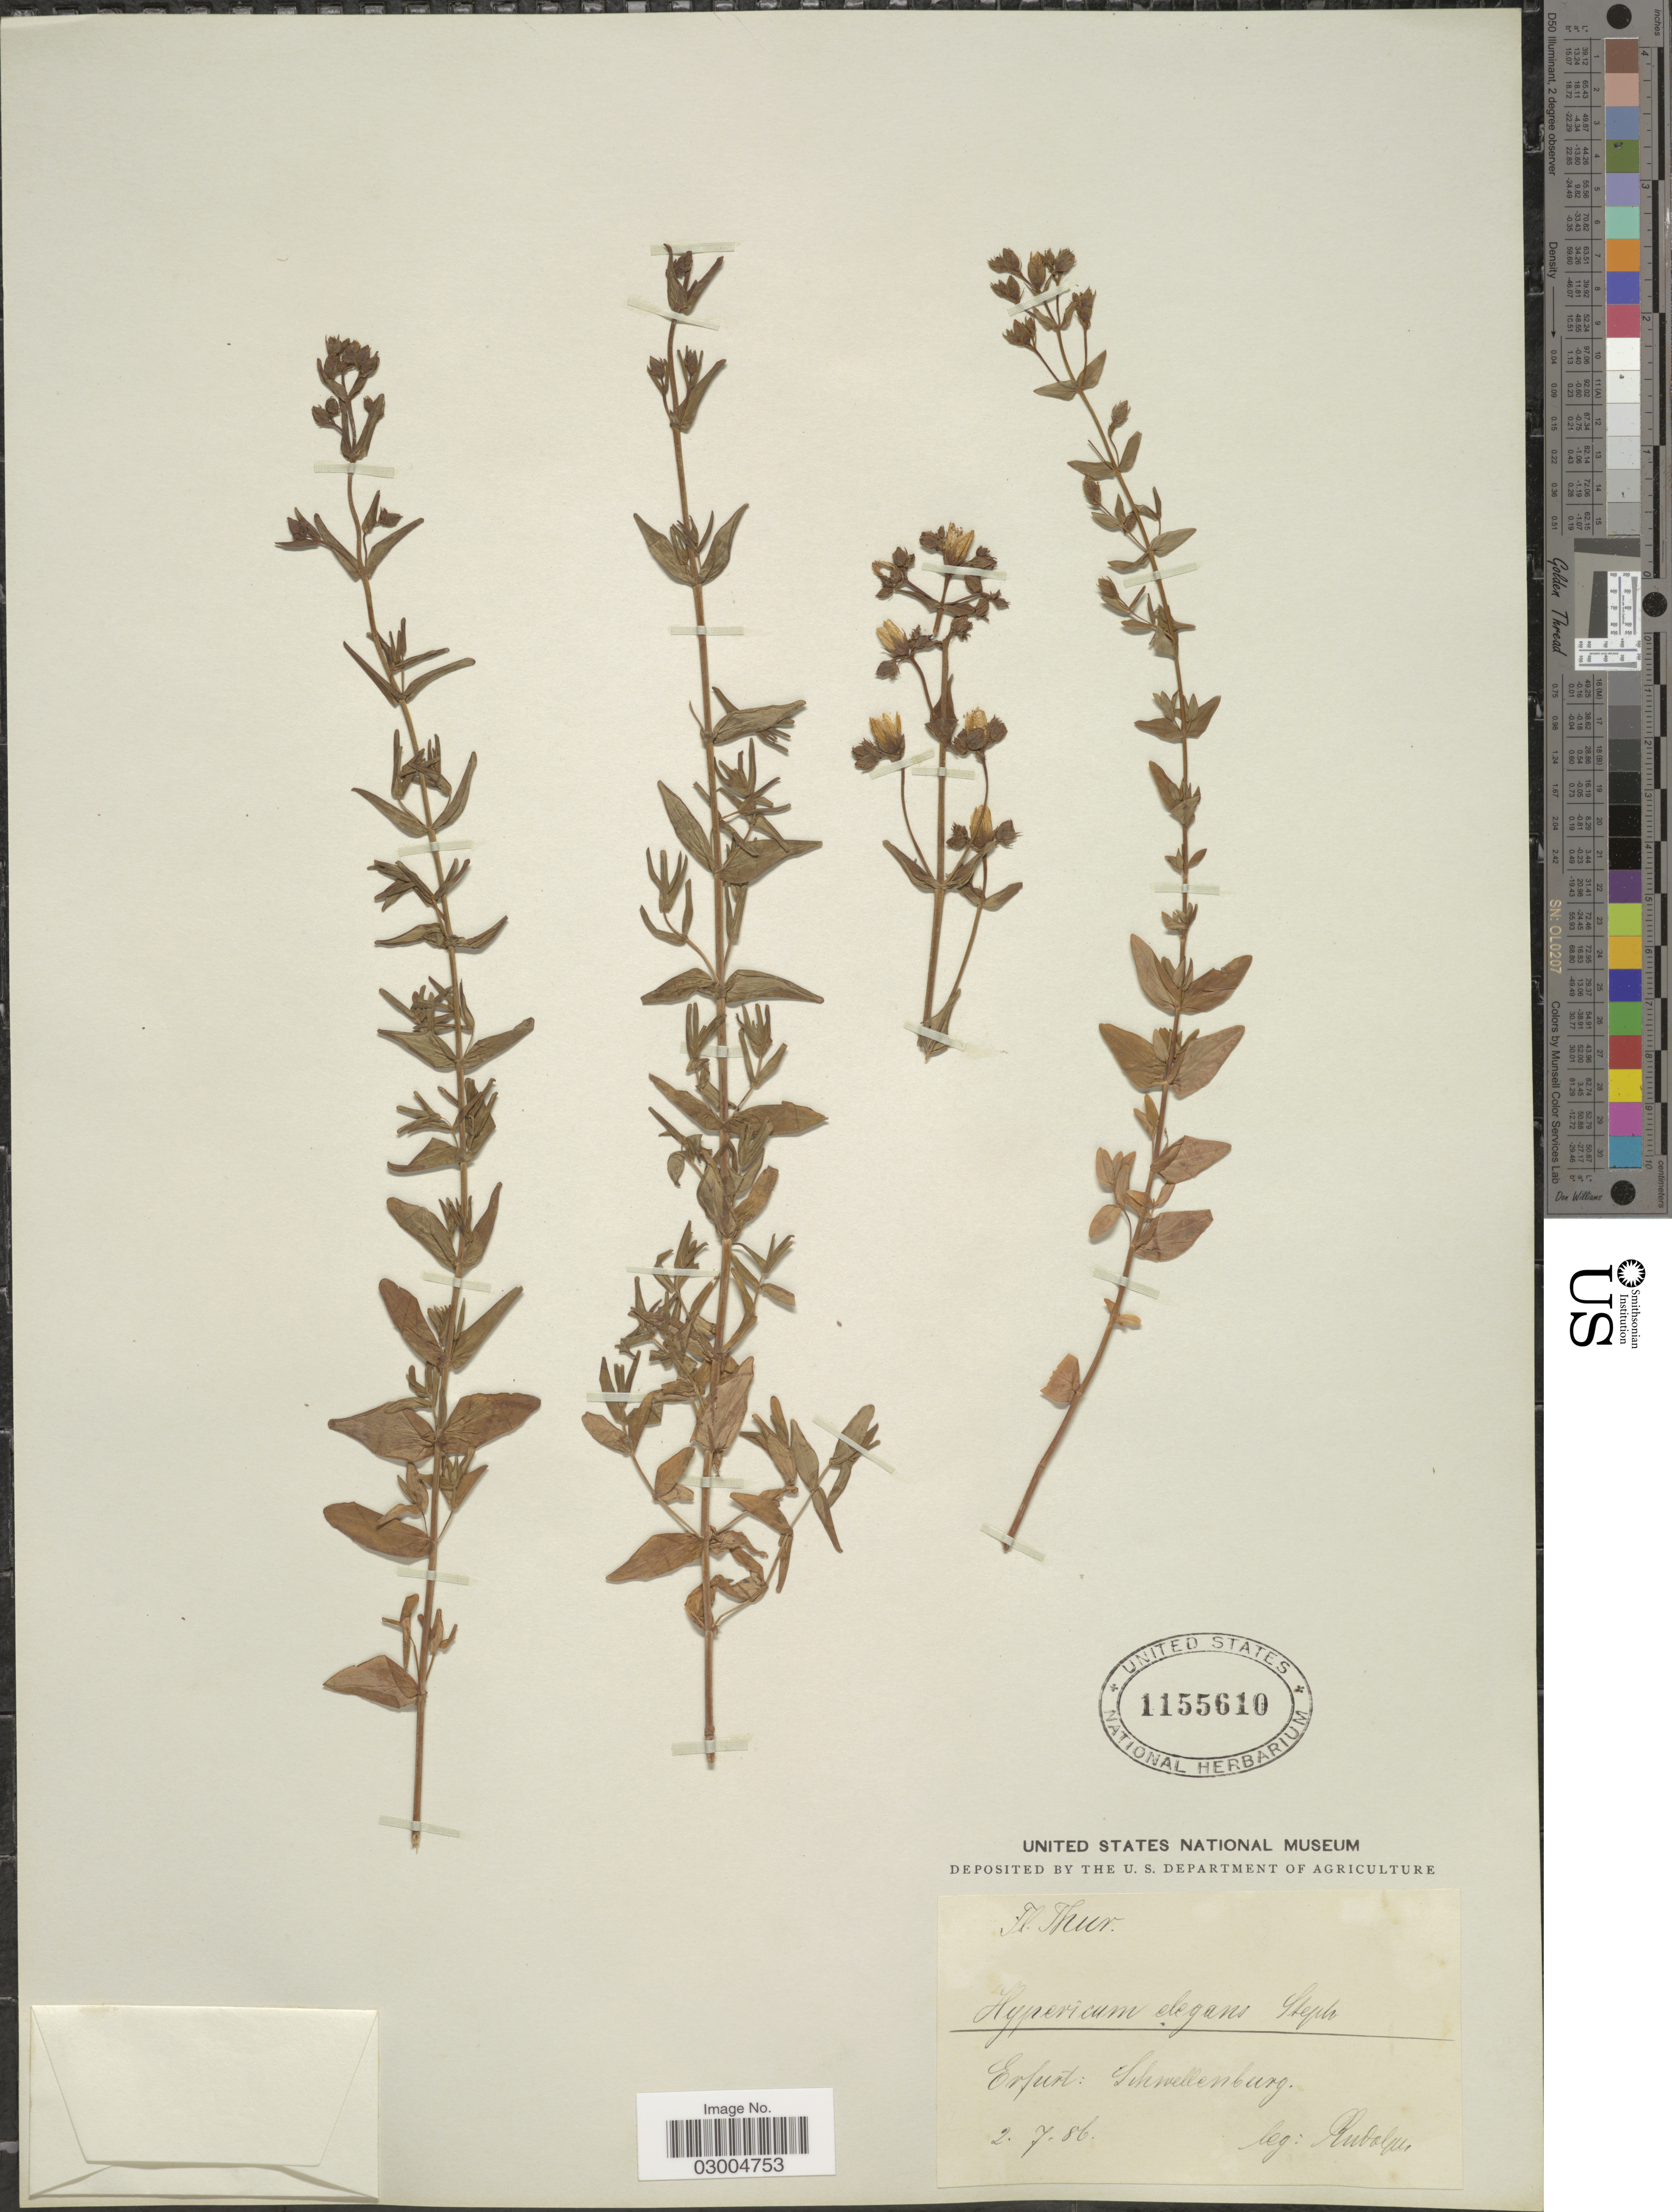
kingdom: Plantae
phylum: Tracheophyta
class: Magnoliopsida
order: Malpighiales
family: Hypericaceae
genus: Hypericum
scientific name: Hypericum elegans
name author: Stephan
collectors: Rudolph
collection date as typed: Transcribed d/m/y: 2/7/86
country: Germany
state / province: Thuringia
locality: Thur. Erfurt: Schwellenburg.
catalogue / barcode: US 1155610